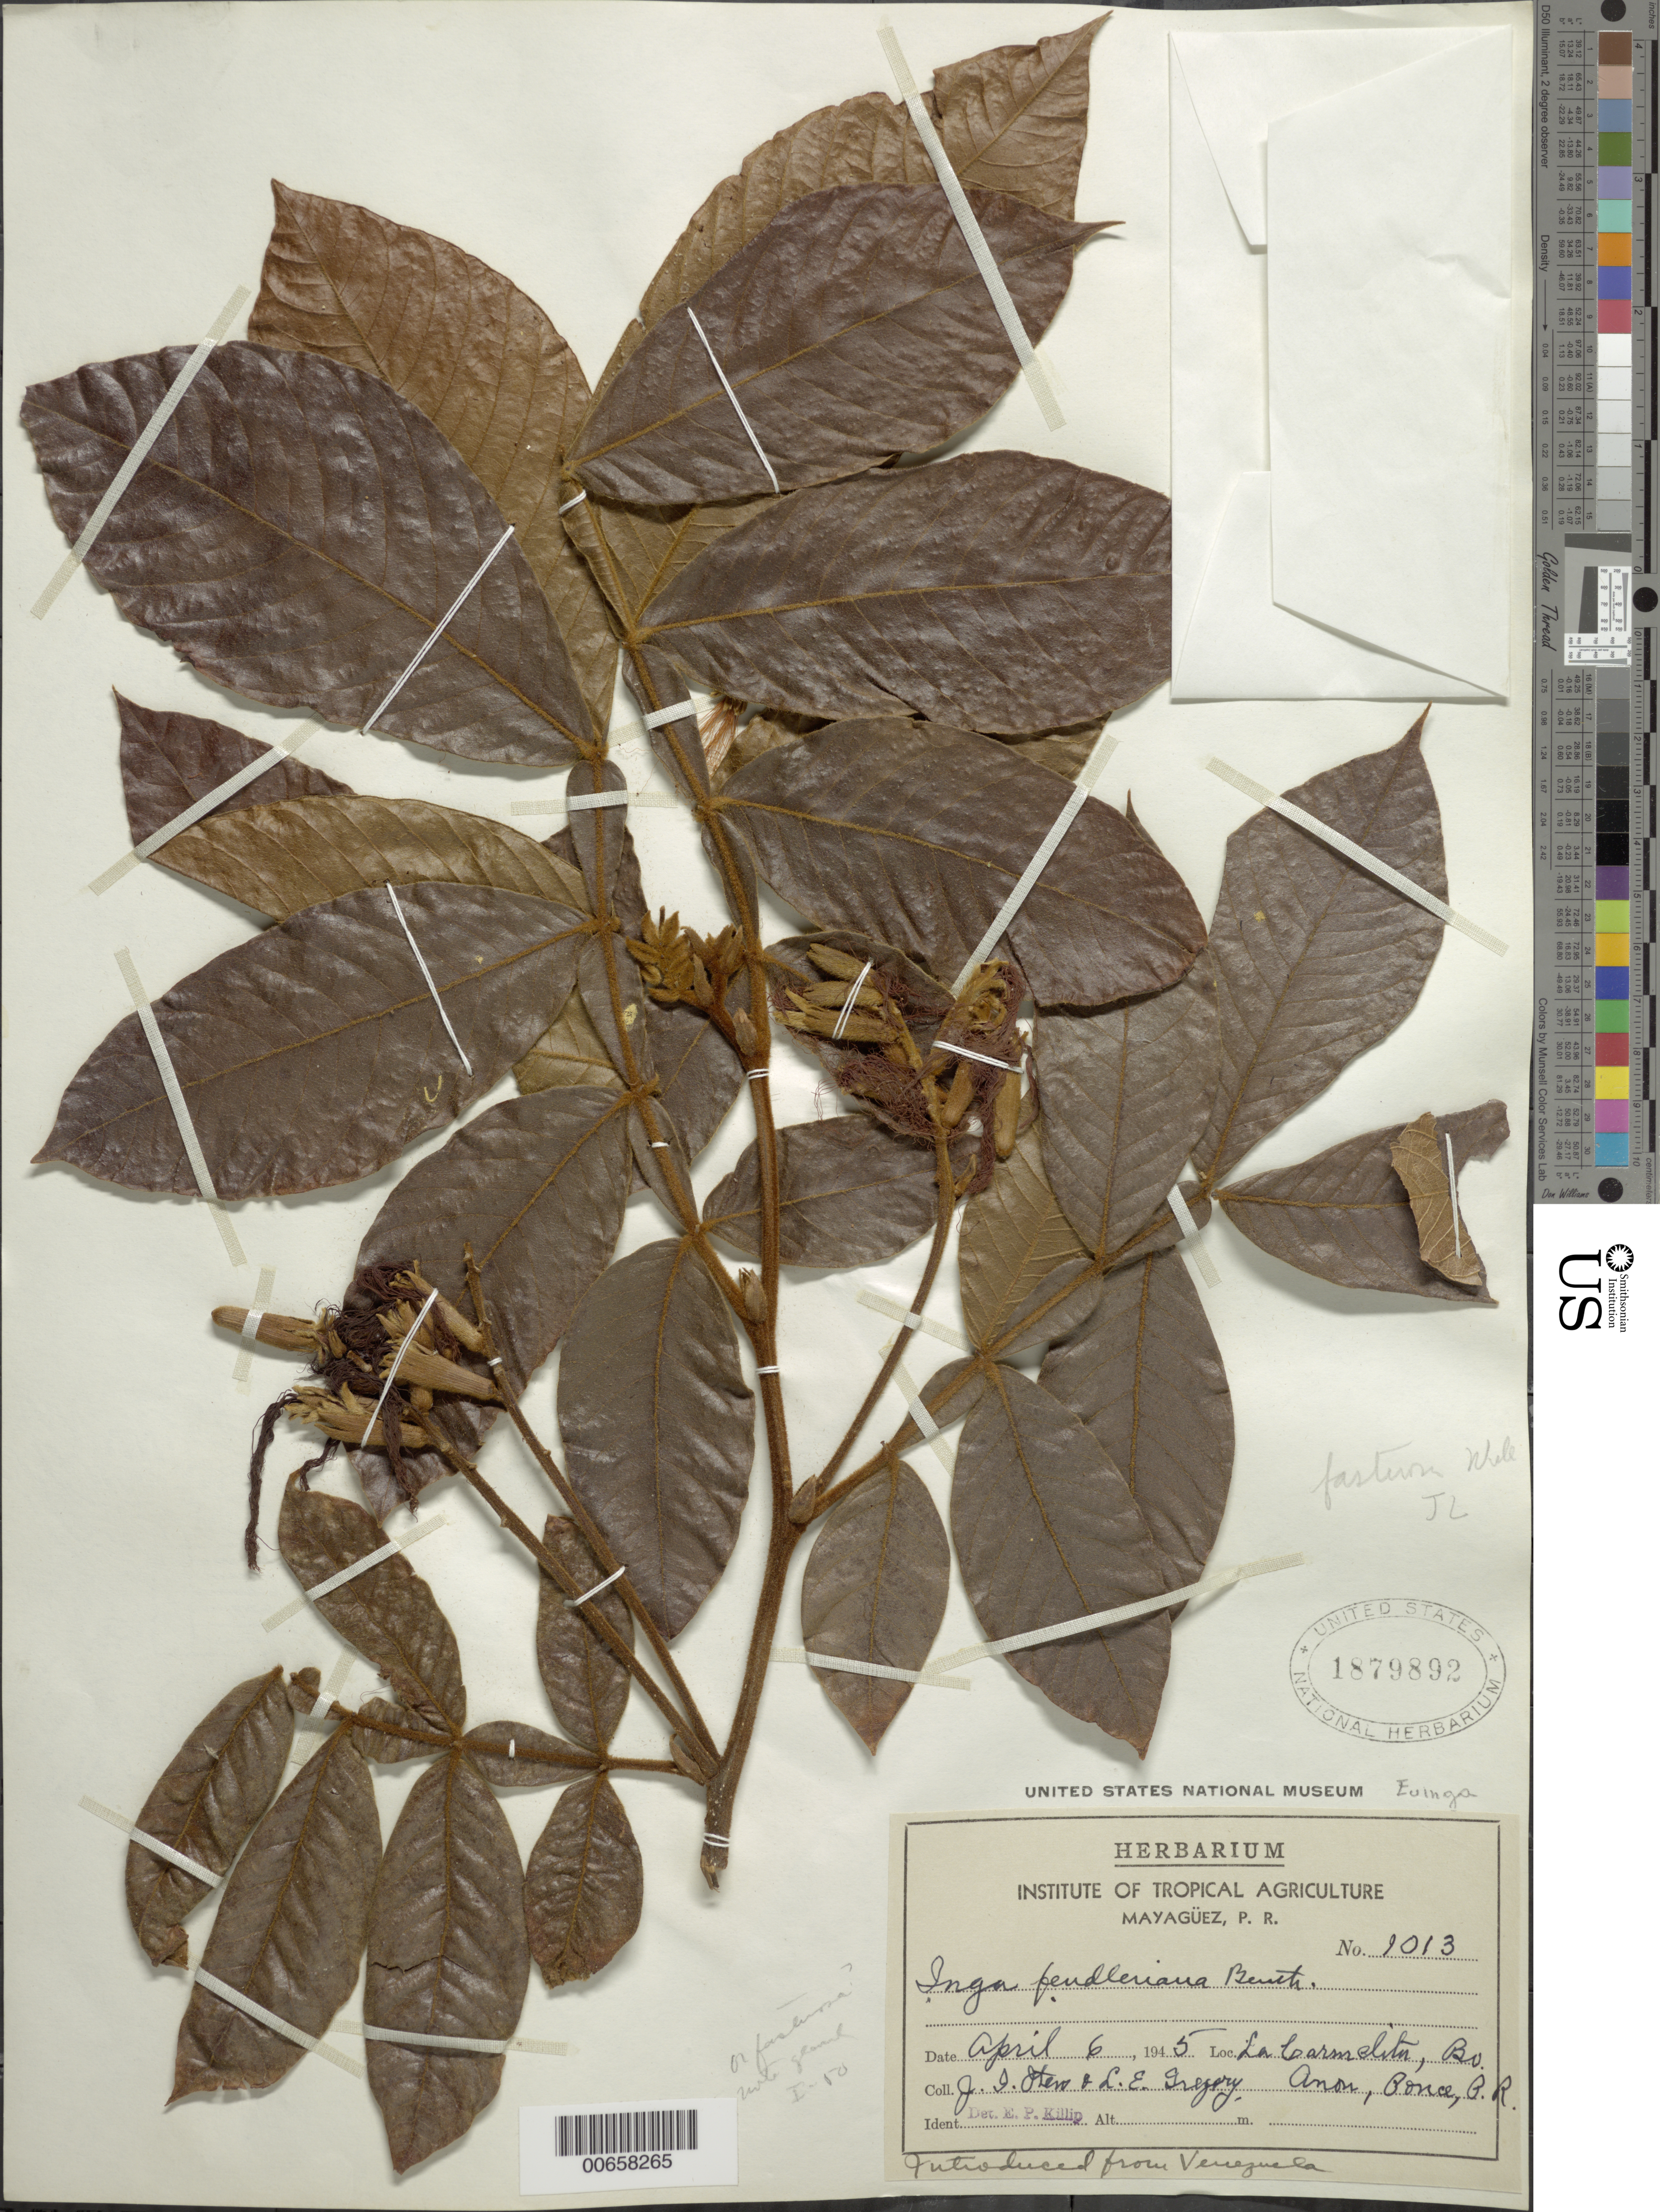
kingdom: Plantae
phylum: Tracheophyta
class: Magnoliopsida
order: Fabales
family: Fabaceae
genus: Inga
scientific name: Inga fendleriana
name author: Benth.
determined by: Killip, Ellsworth P.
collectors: J. Otero & L. E. Gregory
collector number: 1013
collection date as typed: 06 Apr 1945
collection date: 1945-04-06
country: Puerto Rico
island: Greater Antilles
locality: Mayaguez, La Carmelita, Bo. Anon, Ponce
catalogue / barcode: US 1879892